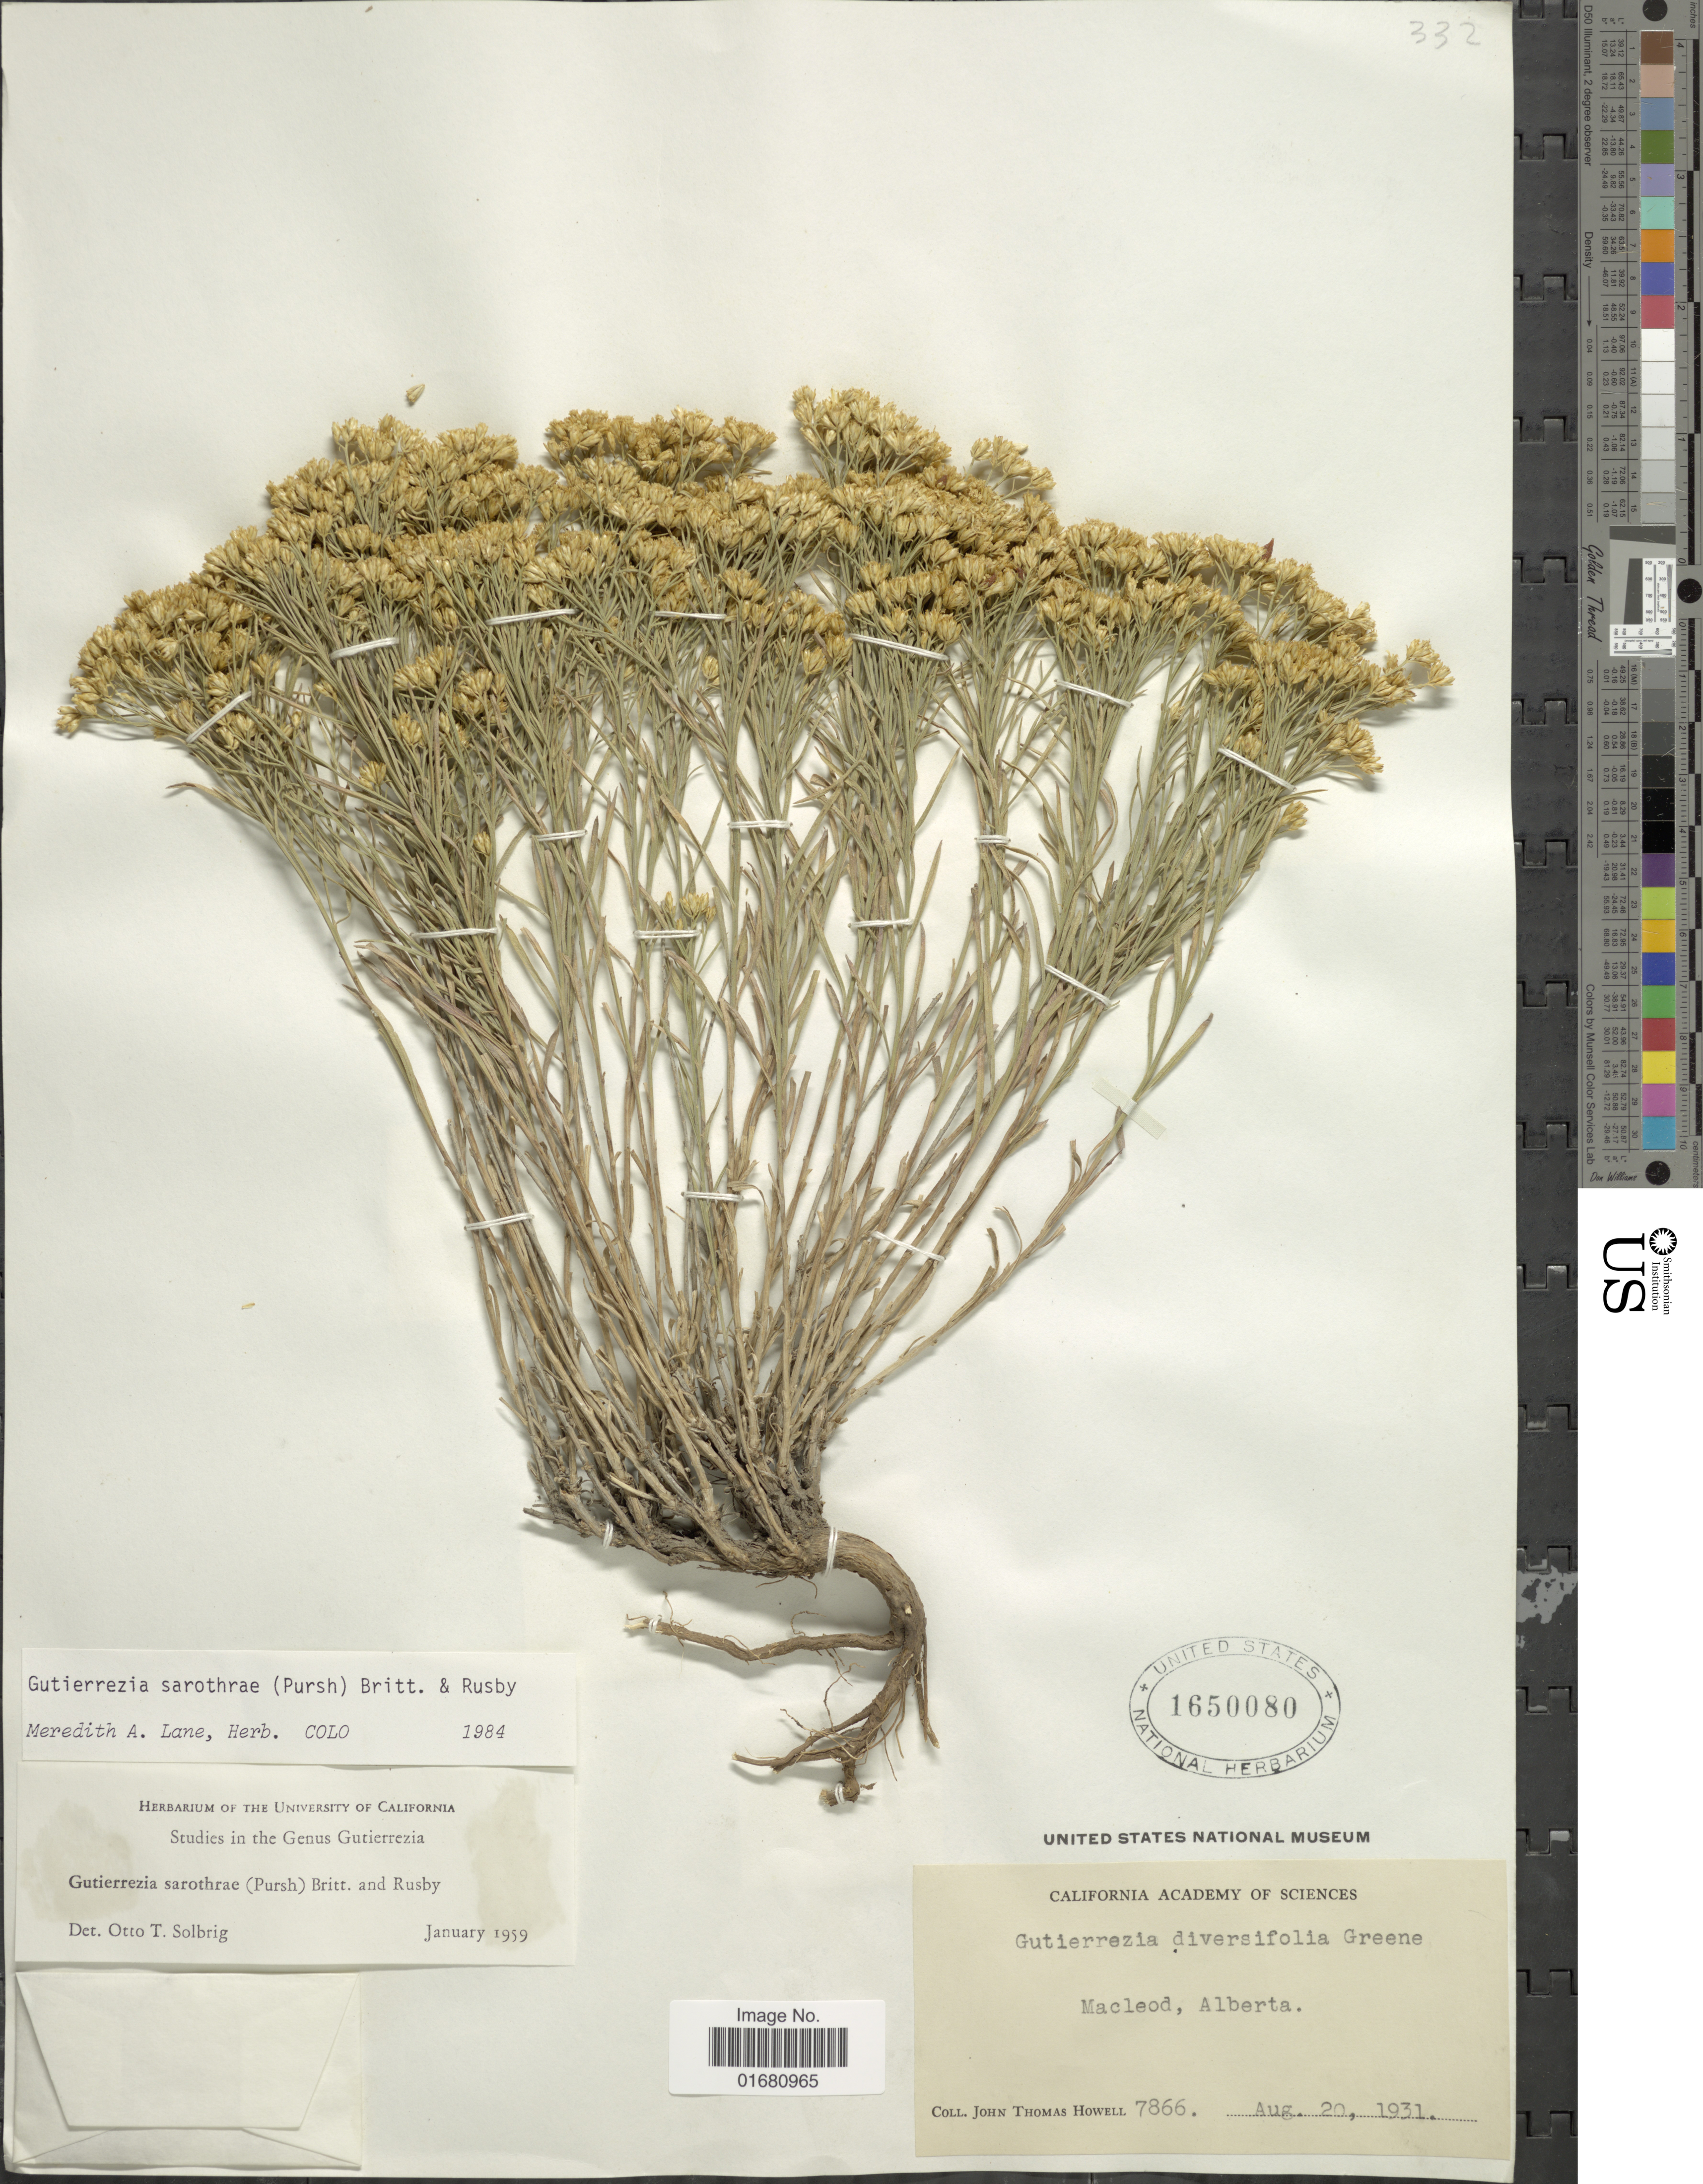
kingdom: Plantae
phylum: Tracheophyta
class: Magnoliopsida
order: Asterales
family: Asteraceae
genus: Gutierrezia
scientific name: Gutierrezia sarothrae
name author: (Pursh) Britton & Rusby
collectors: J. T. Howell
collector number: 7866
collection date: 1931-05-20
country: Canada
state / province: Alberta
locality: Macleod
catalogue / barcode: US 1650080